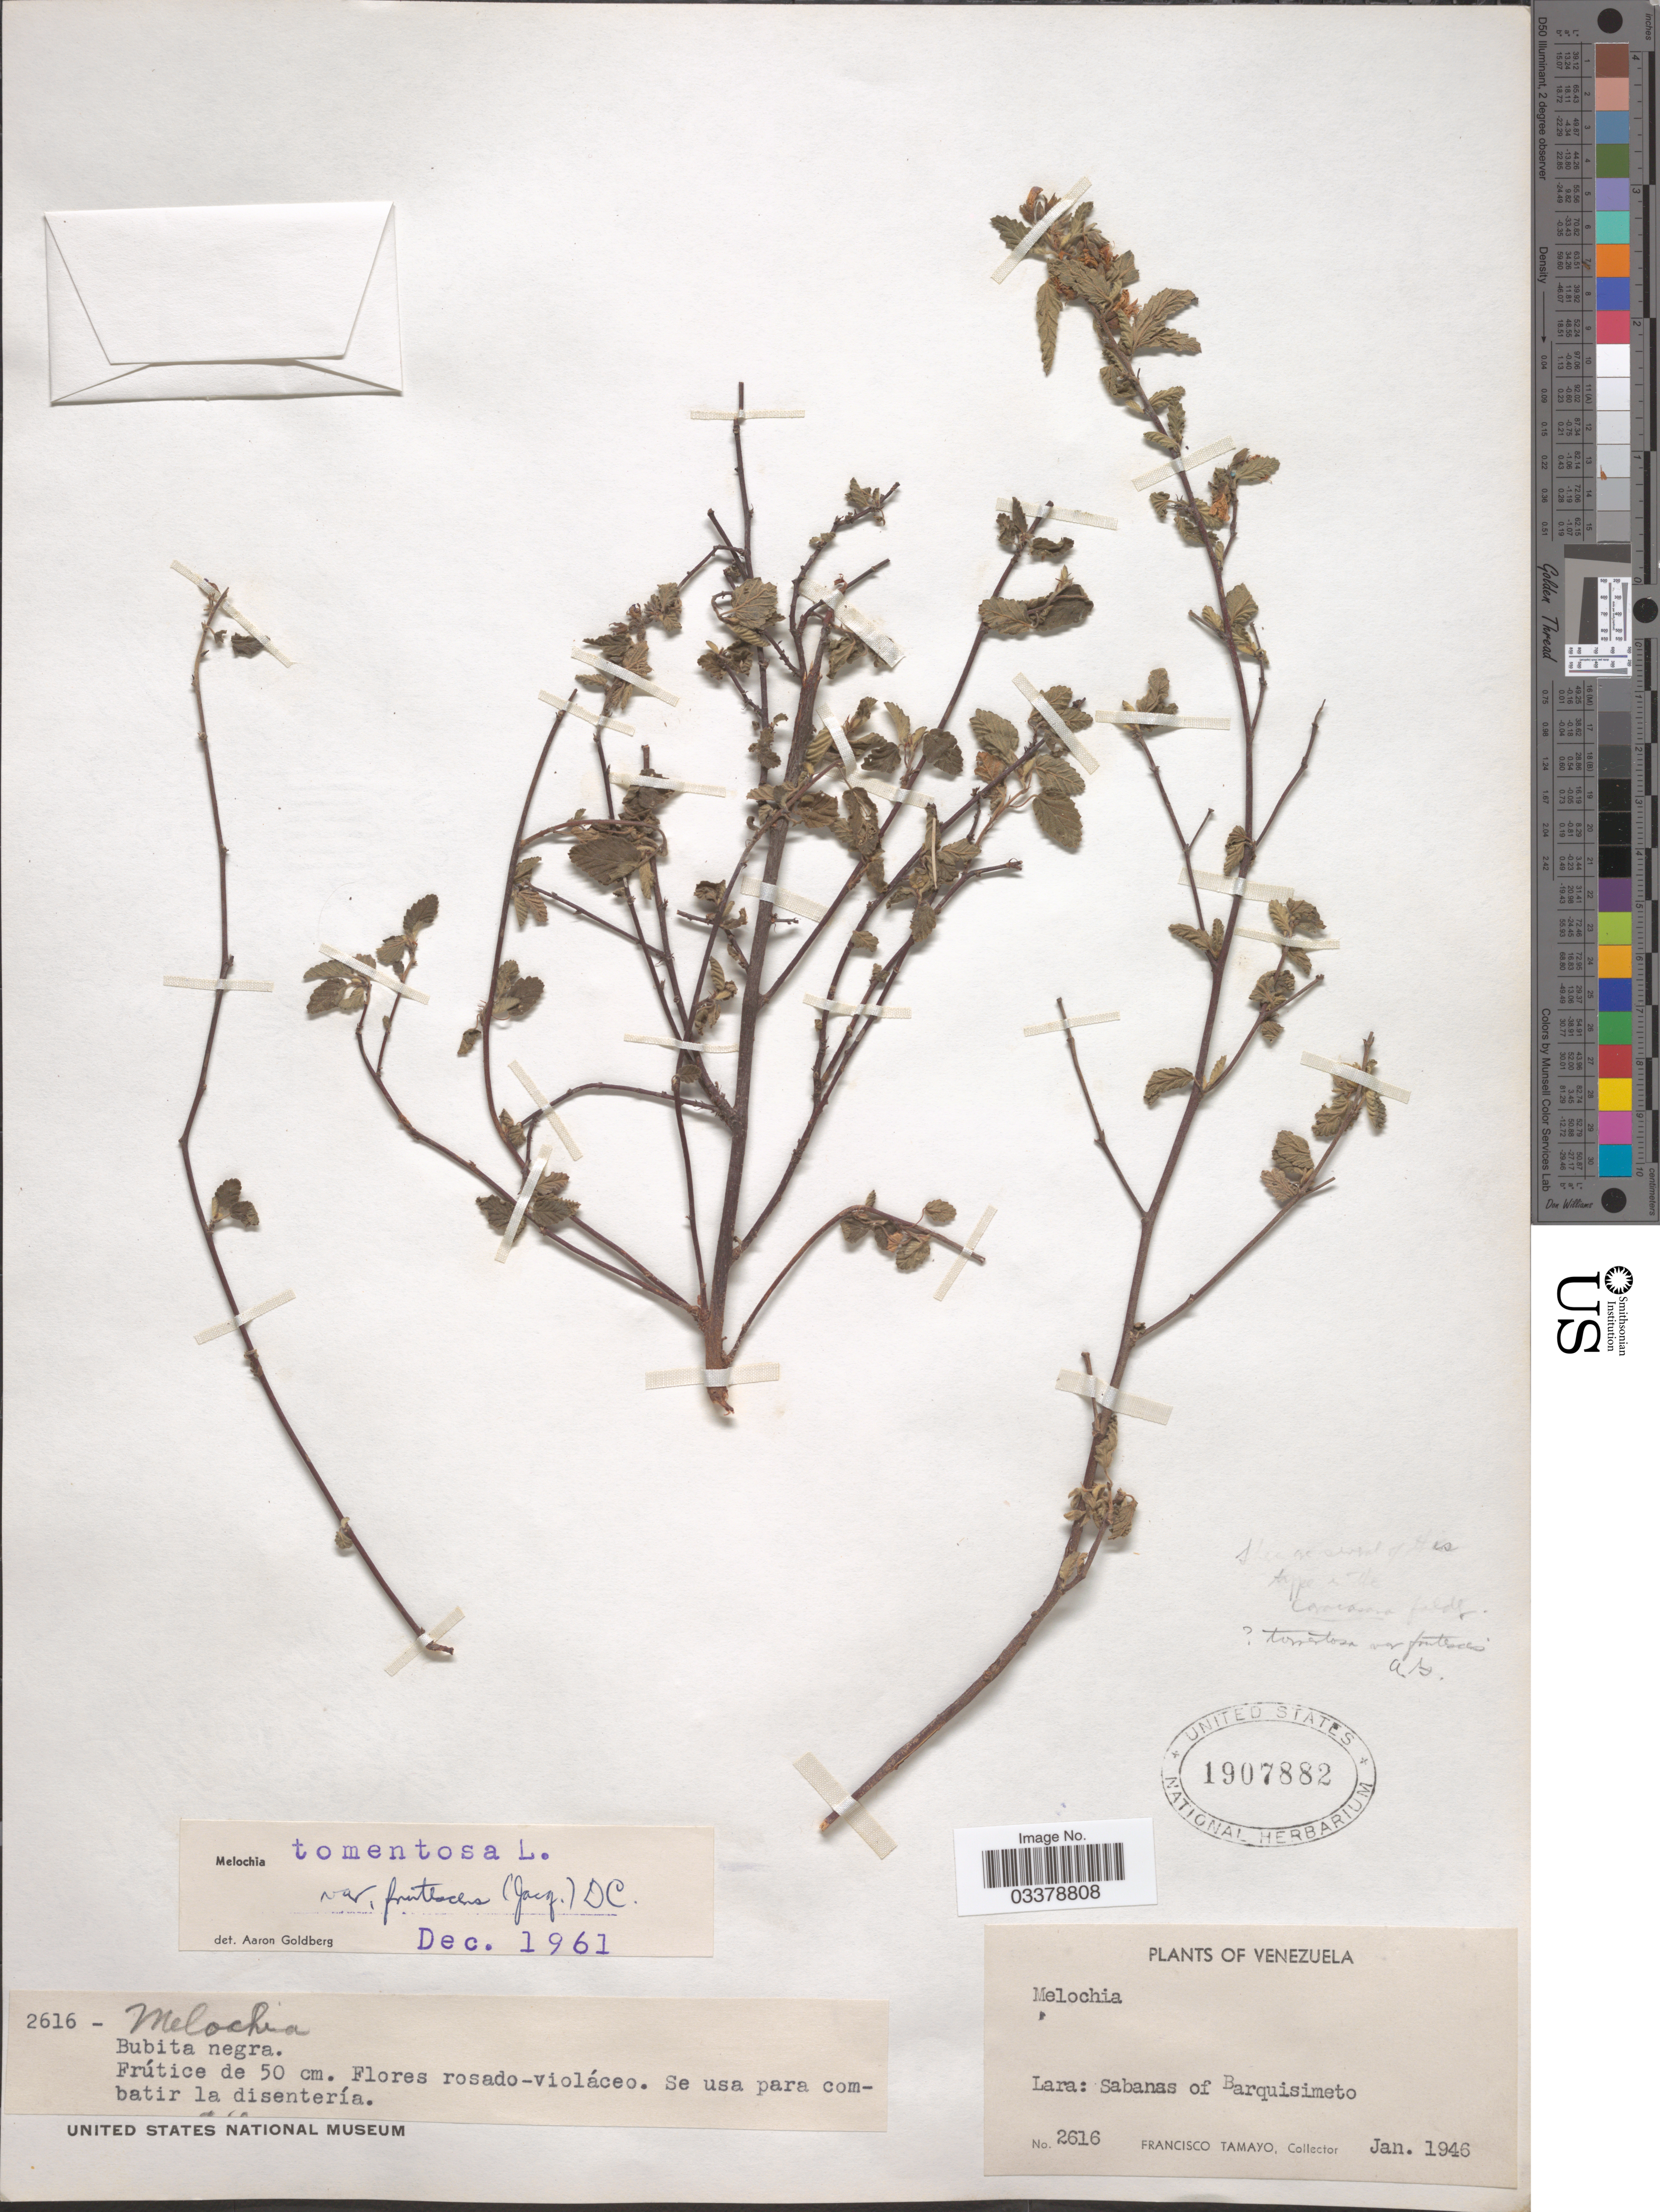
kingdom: Plantae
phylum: Tracheophyta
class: Magnoliopsida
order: Malvales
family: Malvaceae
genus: Melochia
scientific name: Melochia tomentosa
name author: L.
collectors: F. Tamayo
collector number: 2616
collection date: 1946-01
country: Venezuela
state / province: Lara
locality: Sabanas of Barquisimeto.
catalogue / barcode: US 1907882